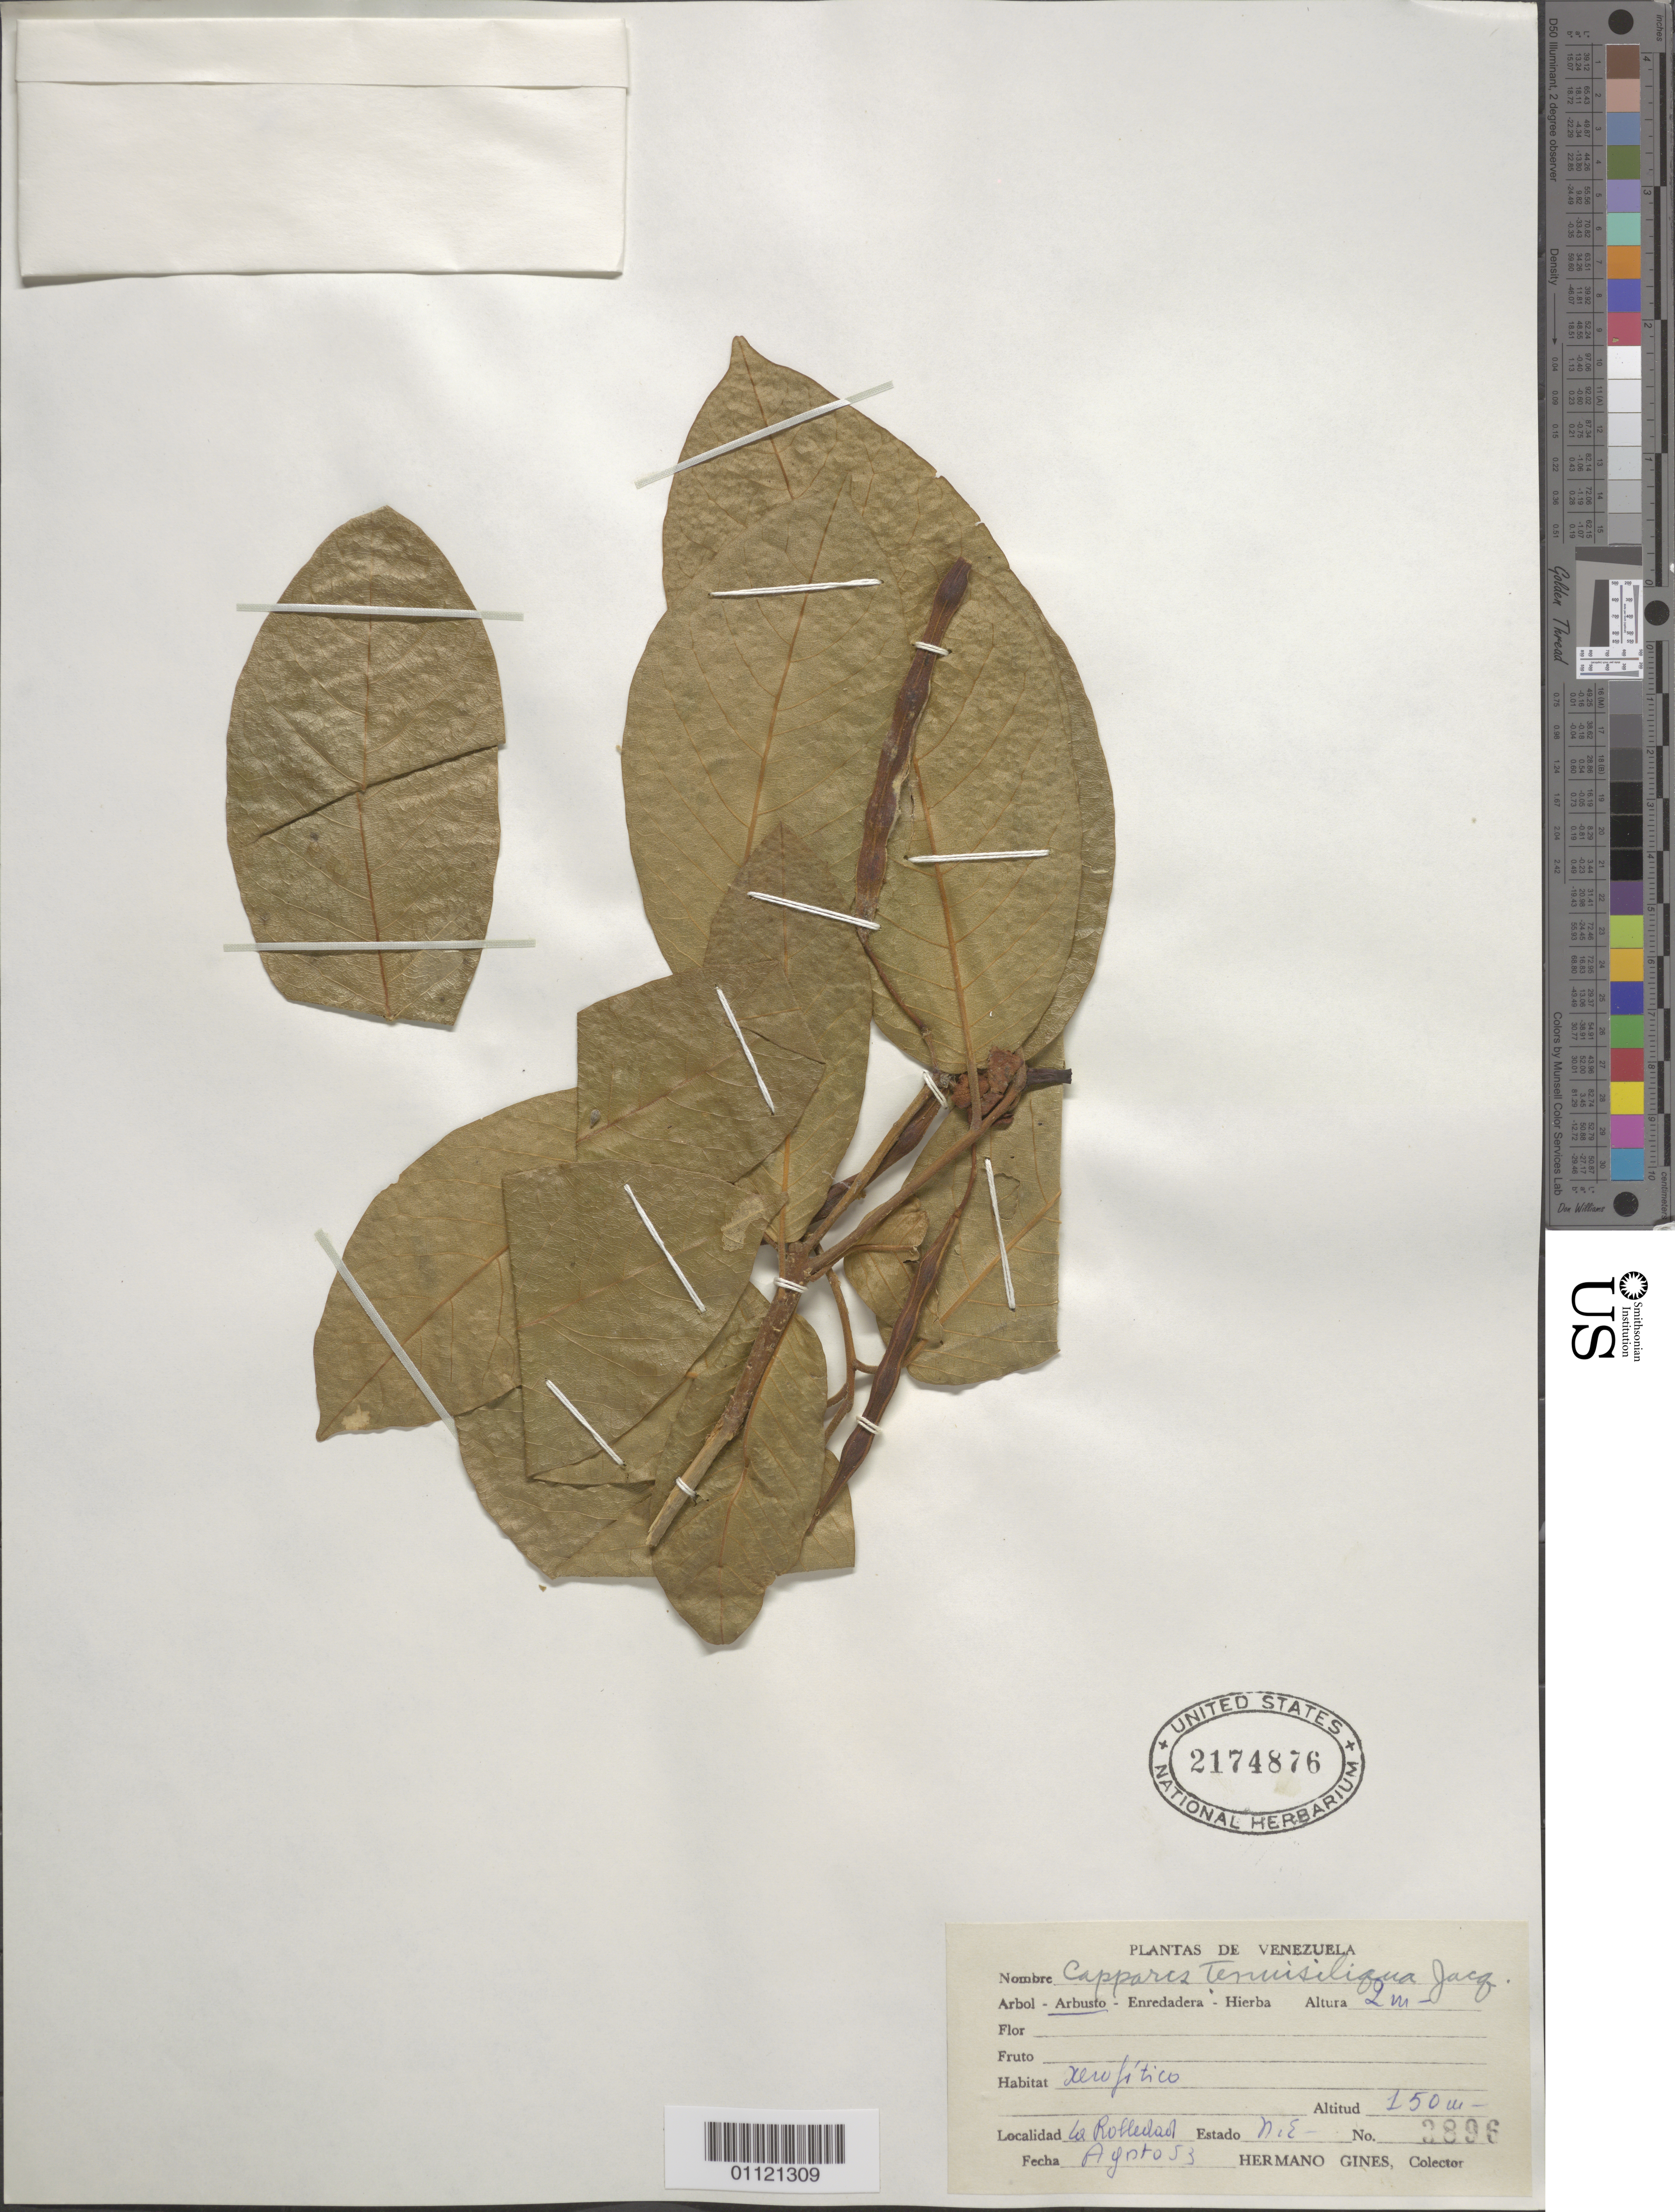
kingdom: Plantae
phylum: Tracheophyta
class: Magnoliopsida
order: Brassicales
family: Capparaceae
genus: Capparis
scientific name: Capparis tenuisiliqua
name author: Jacq.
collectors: Bro. Gines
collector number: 3896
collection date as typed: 01 Aug 1953 to 31 Aug 1953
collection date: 1953-08-01/1953-08-31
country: Venezuela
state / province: Nueva Esparta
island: Margarita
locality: La Robledad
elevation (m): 150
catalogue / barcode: US 2174876